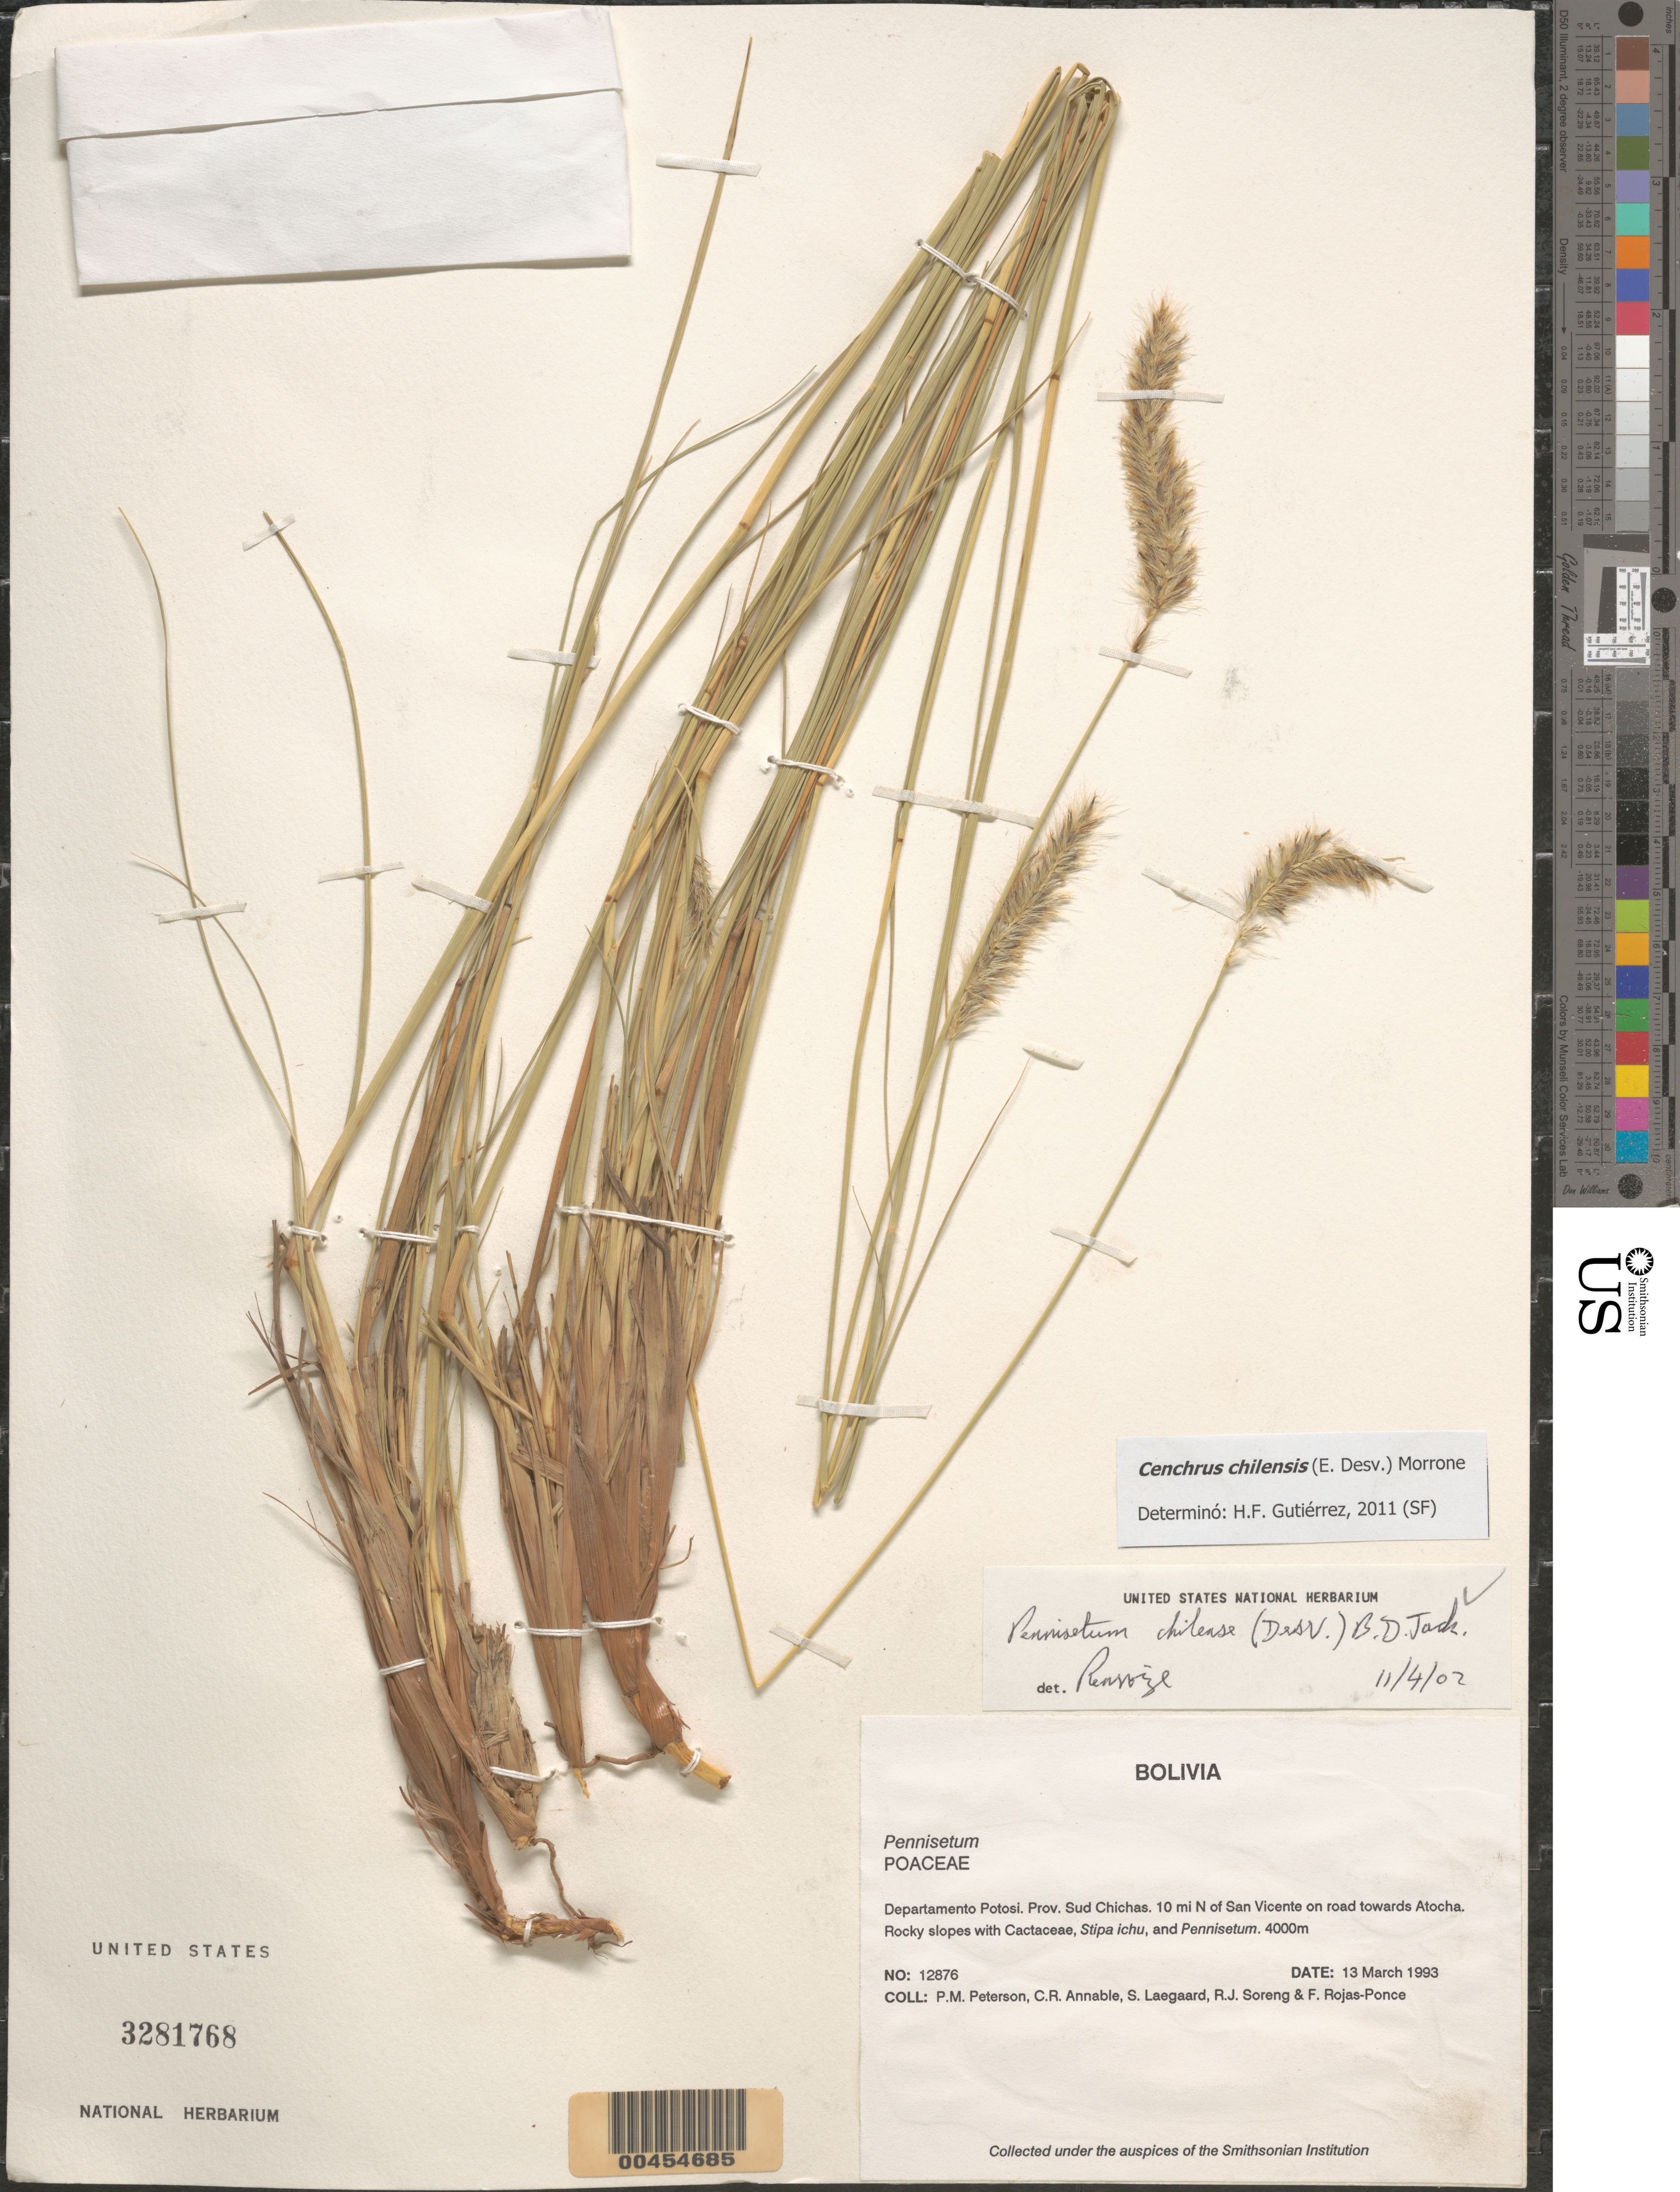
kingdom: Plantae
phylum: Tracheophyta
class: Liliopsida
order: Poales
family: Poaceae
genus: Cenchrus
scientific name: Cenchrus chilensis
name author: (É. Desv.) Morrone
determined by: Gutiérrez, H. F.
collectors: P. M. Peterson, C. R. Annable, S. Lægaard, R. J. Soreng & F. Rojas-Ponce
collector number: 12876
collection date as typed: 13 Mar 1993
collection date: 1993-03-13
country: Bolivia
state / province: Potosí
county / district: Sud Chichas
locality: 10 mi N of San Vicente on road towards Atocha.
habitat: Rocky slopes with Cactaceae, Stipa ichu, and Pennisetum.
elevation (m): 4000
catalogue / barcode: US 3281768